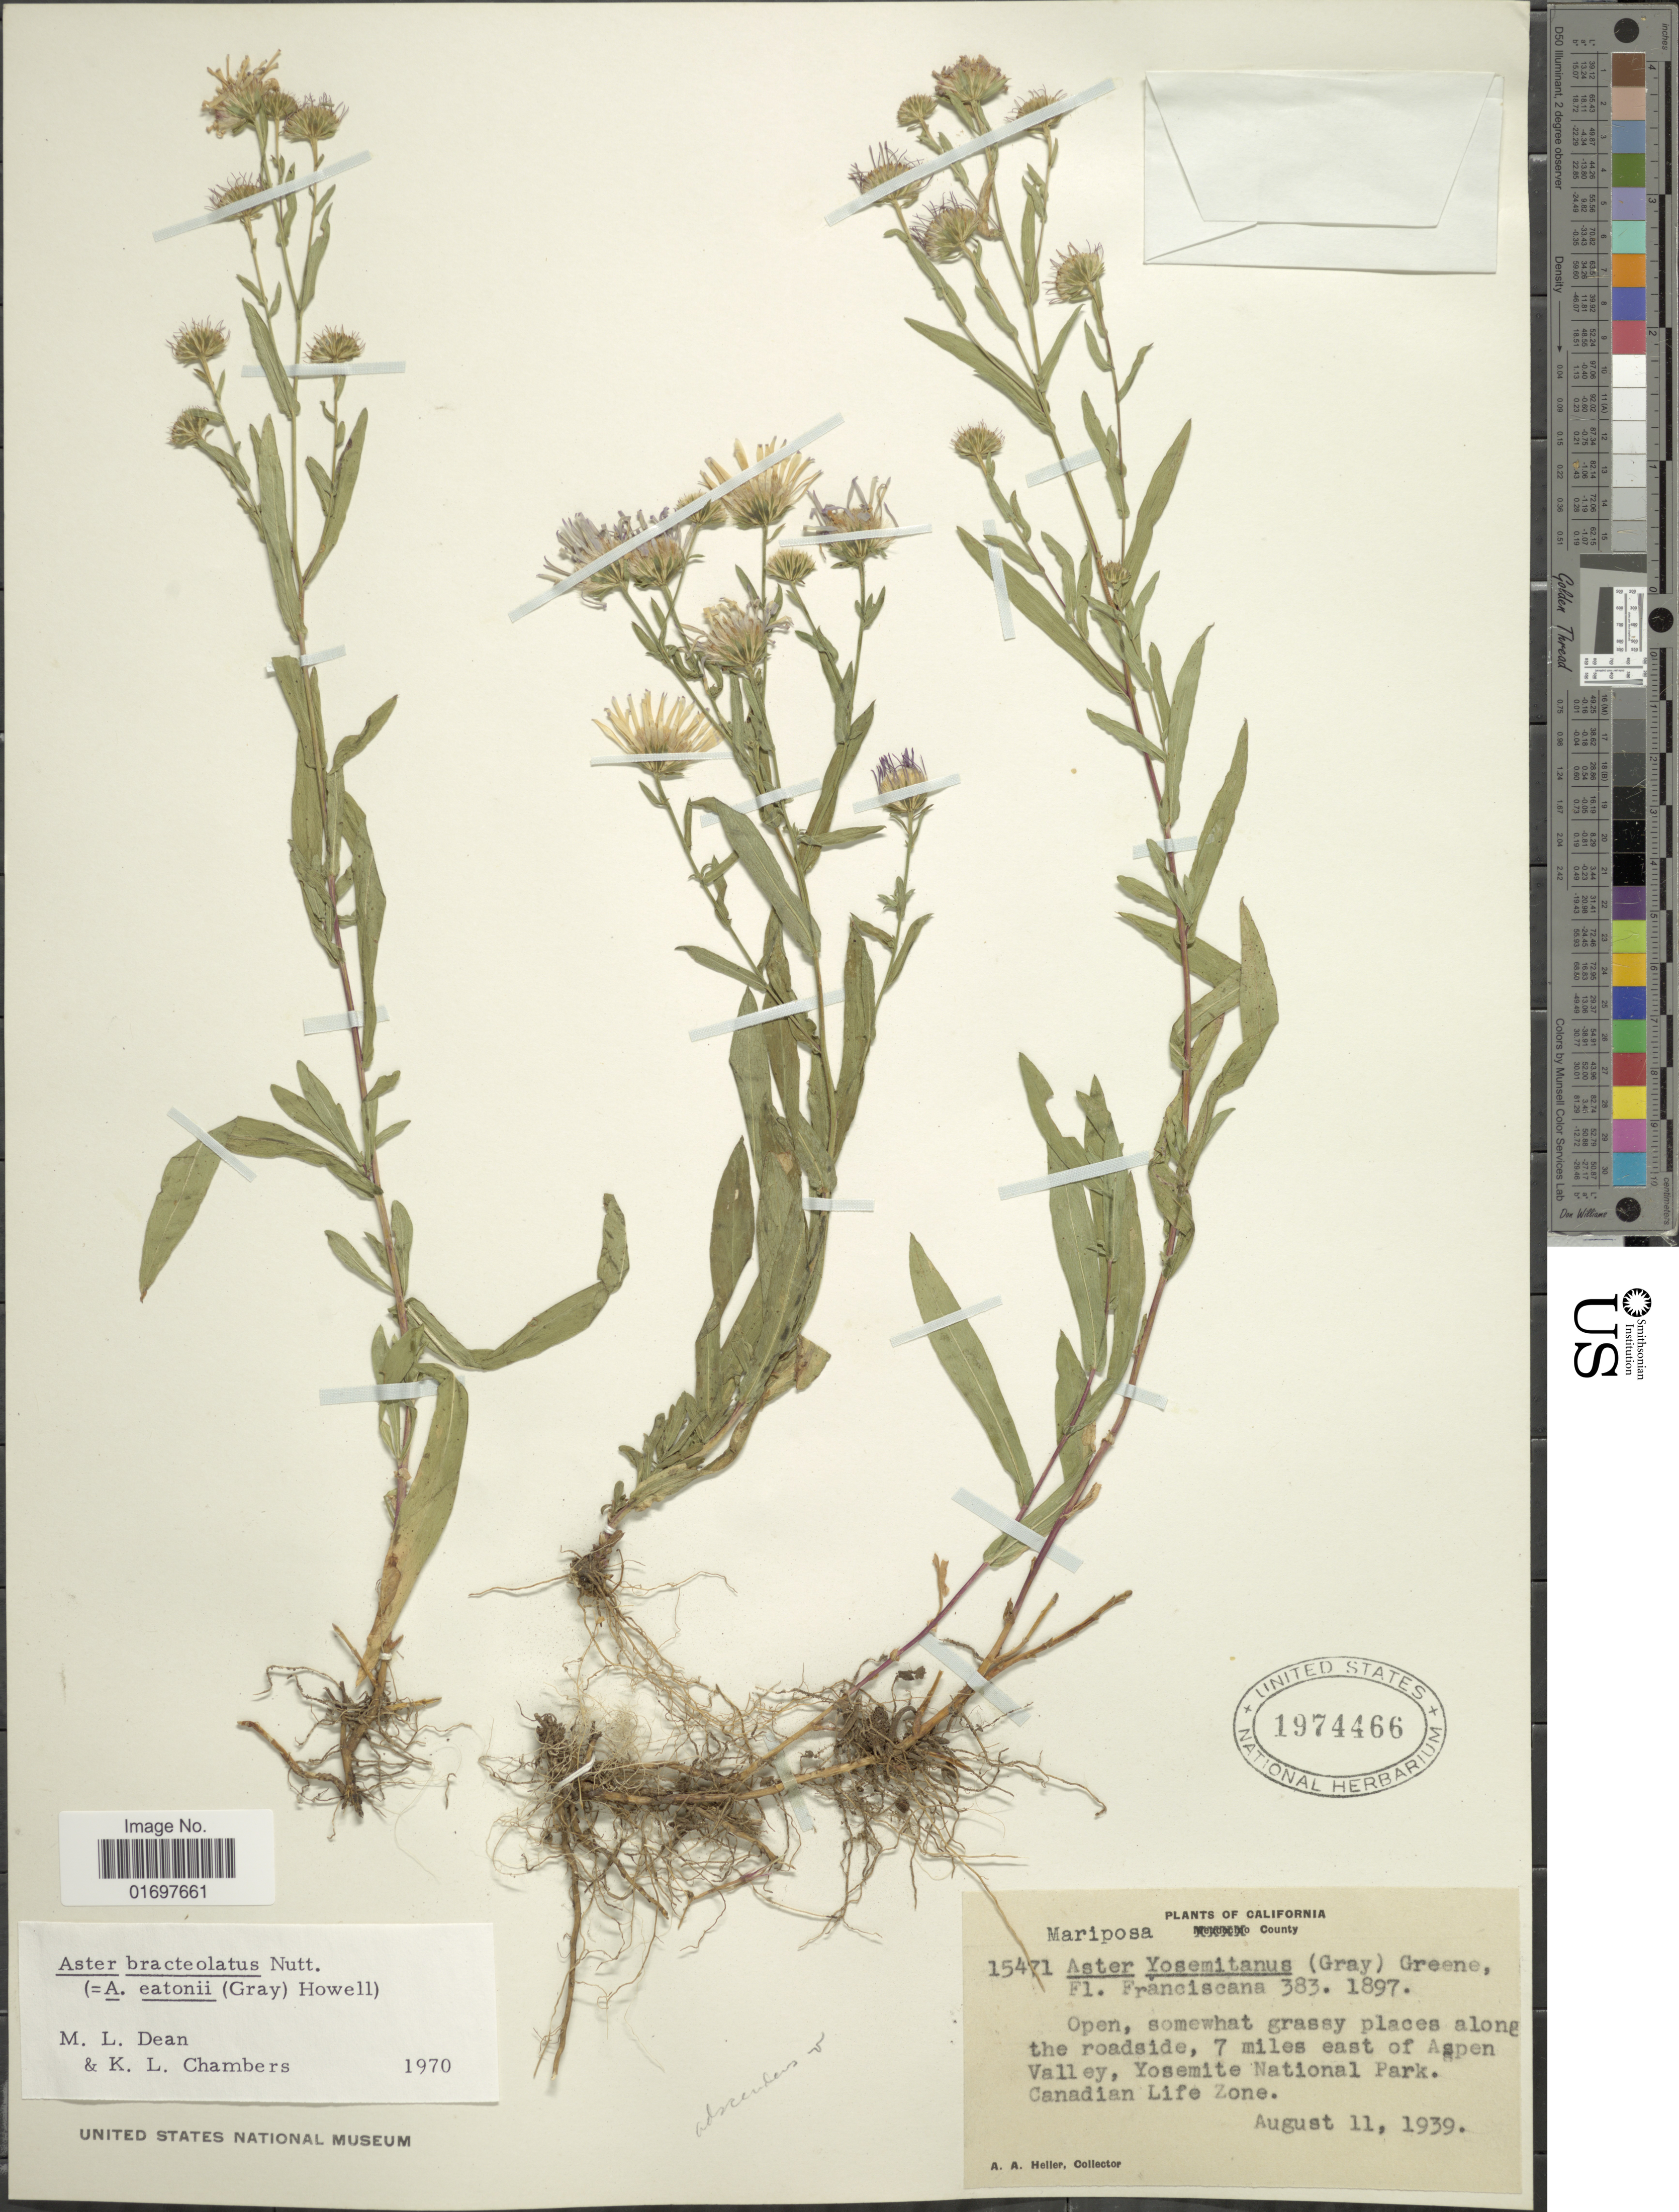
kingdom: Plantae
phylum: Tracheophyta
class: Magnoliopsida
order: Asterales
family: Asteraceae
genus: Symphyotrichum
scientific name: Symphyotrichum bracteolatum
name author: (Nutt.) G.L. Nesom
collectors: A. A. Heller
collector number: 15471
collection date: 1939-08-11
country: United States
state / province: California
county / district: Mariposa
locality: California. 7 miles east of Aspen Valley, Yosemite National Park. Canadian Life Zone. Mariposa County.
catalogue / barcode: US 1974466